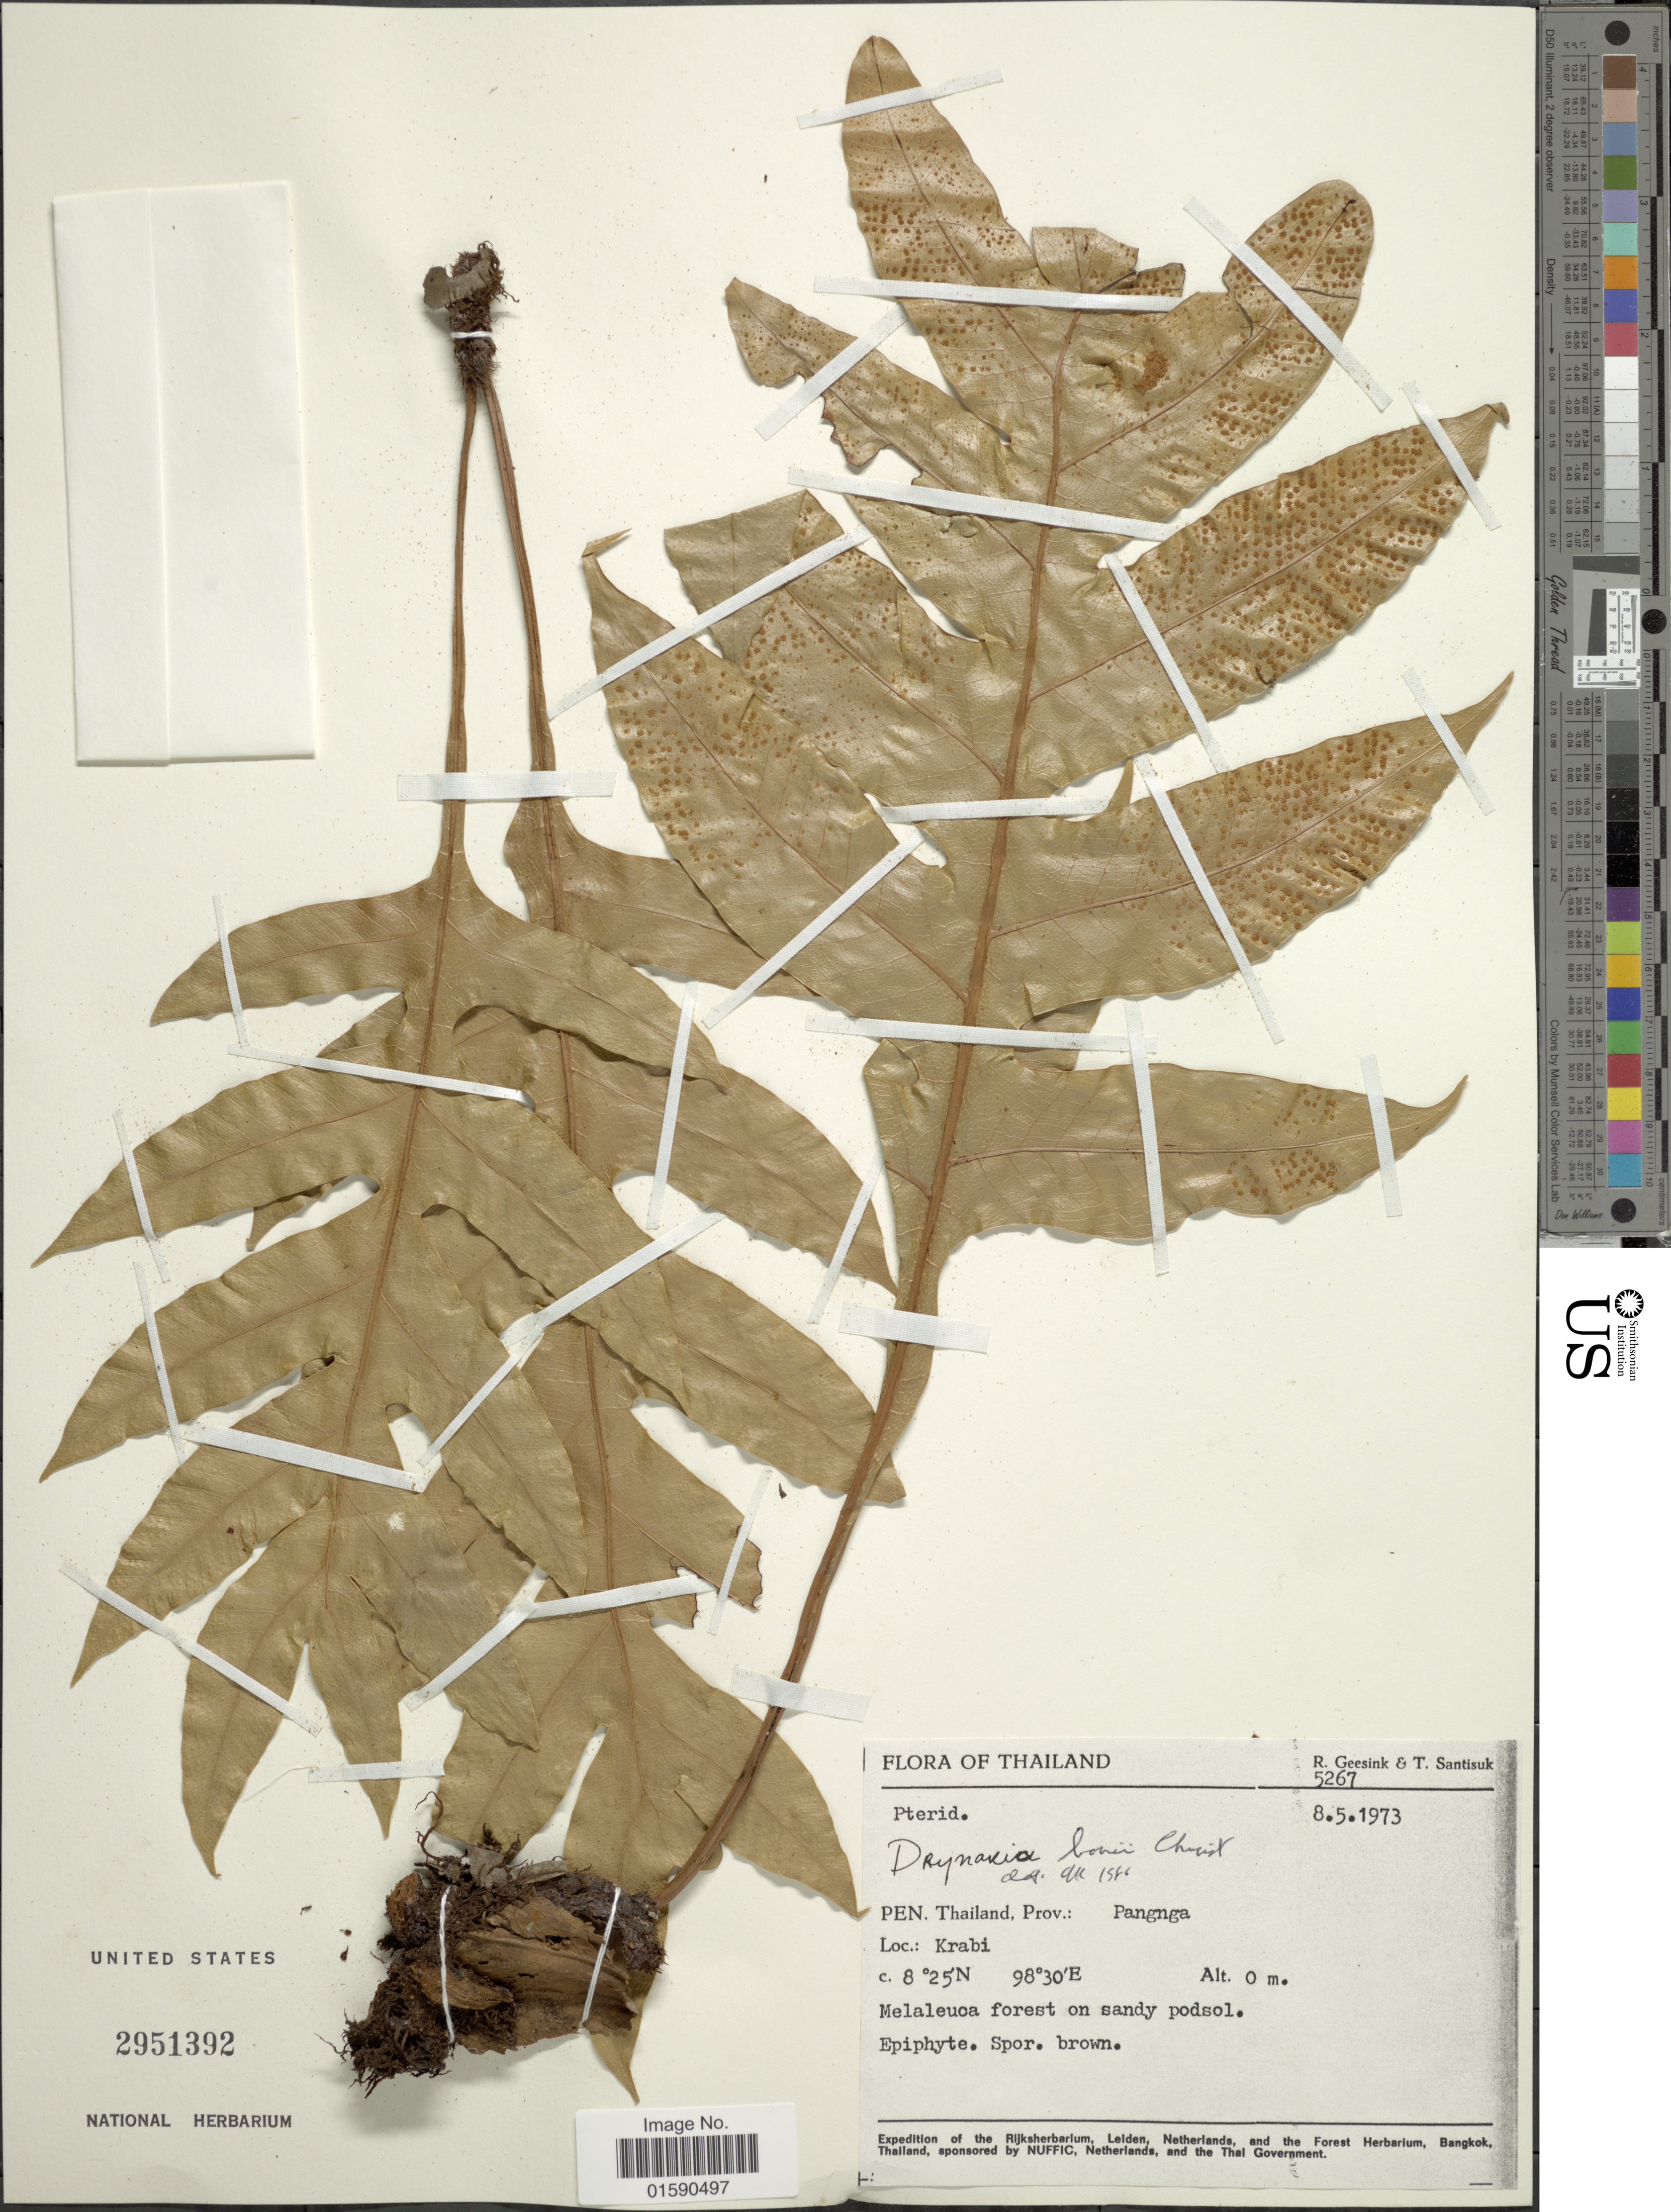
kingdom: Plantae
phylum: Tracheophyta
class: Polypodiopsida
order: Polypodiales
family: Polypodiaceae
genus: Drynaria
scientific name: Drynaria bonii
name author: Christ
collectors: R. Geesink & T. Santisuk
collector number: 5267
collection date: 1973-05-08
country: Thailand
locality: Pen. Thailand. Prov.: Pangnga. Krabi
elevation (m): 0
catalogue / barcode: US 2951392